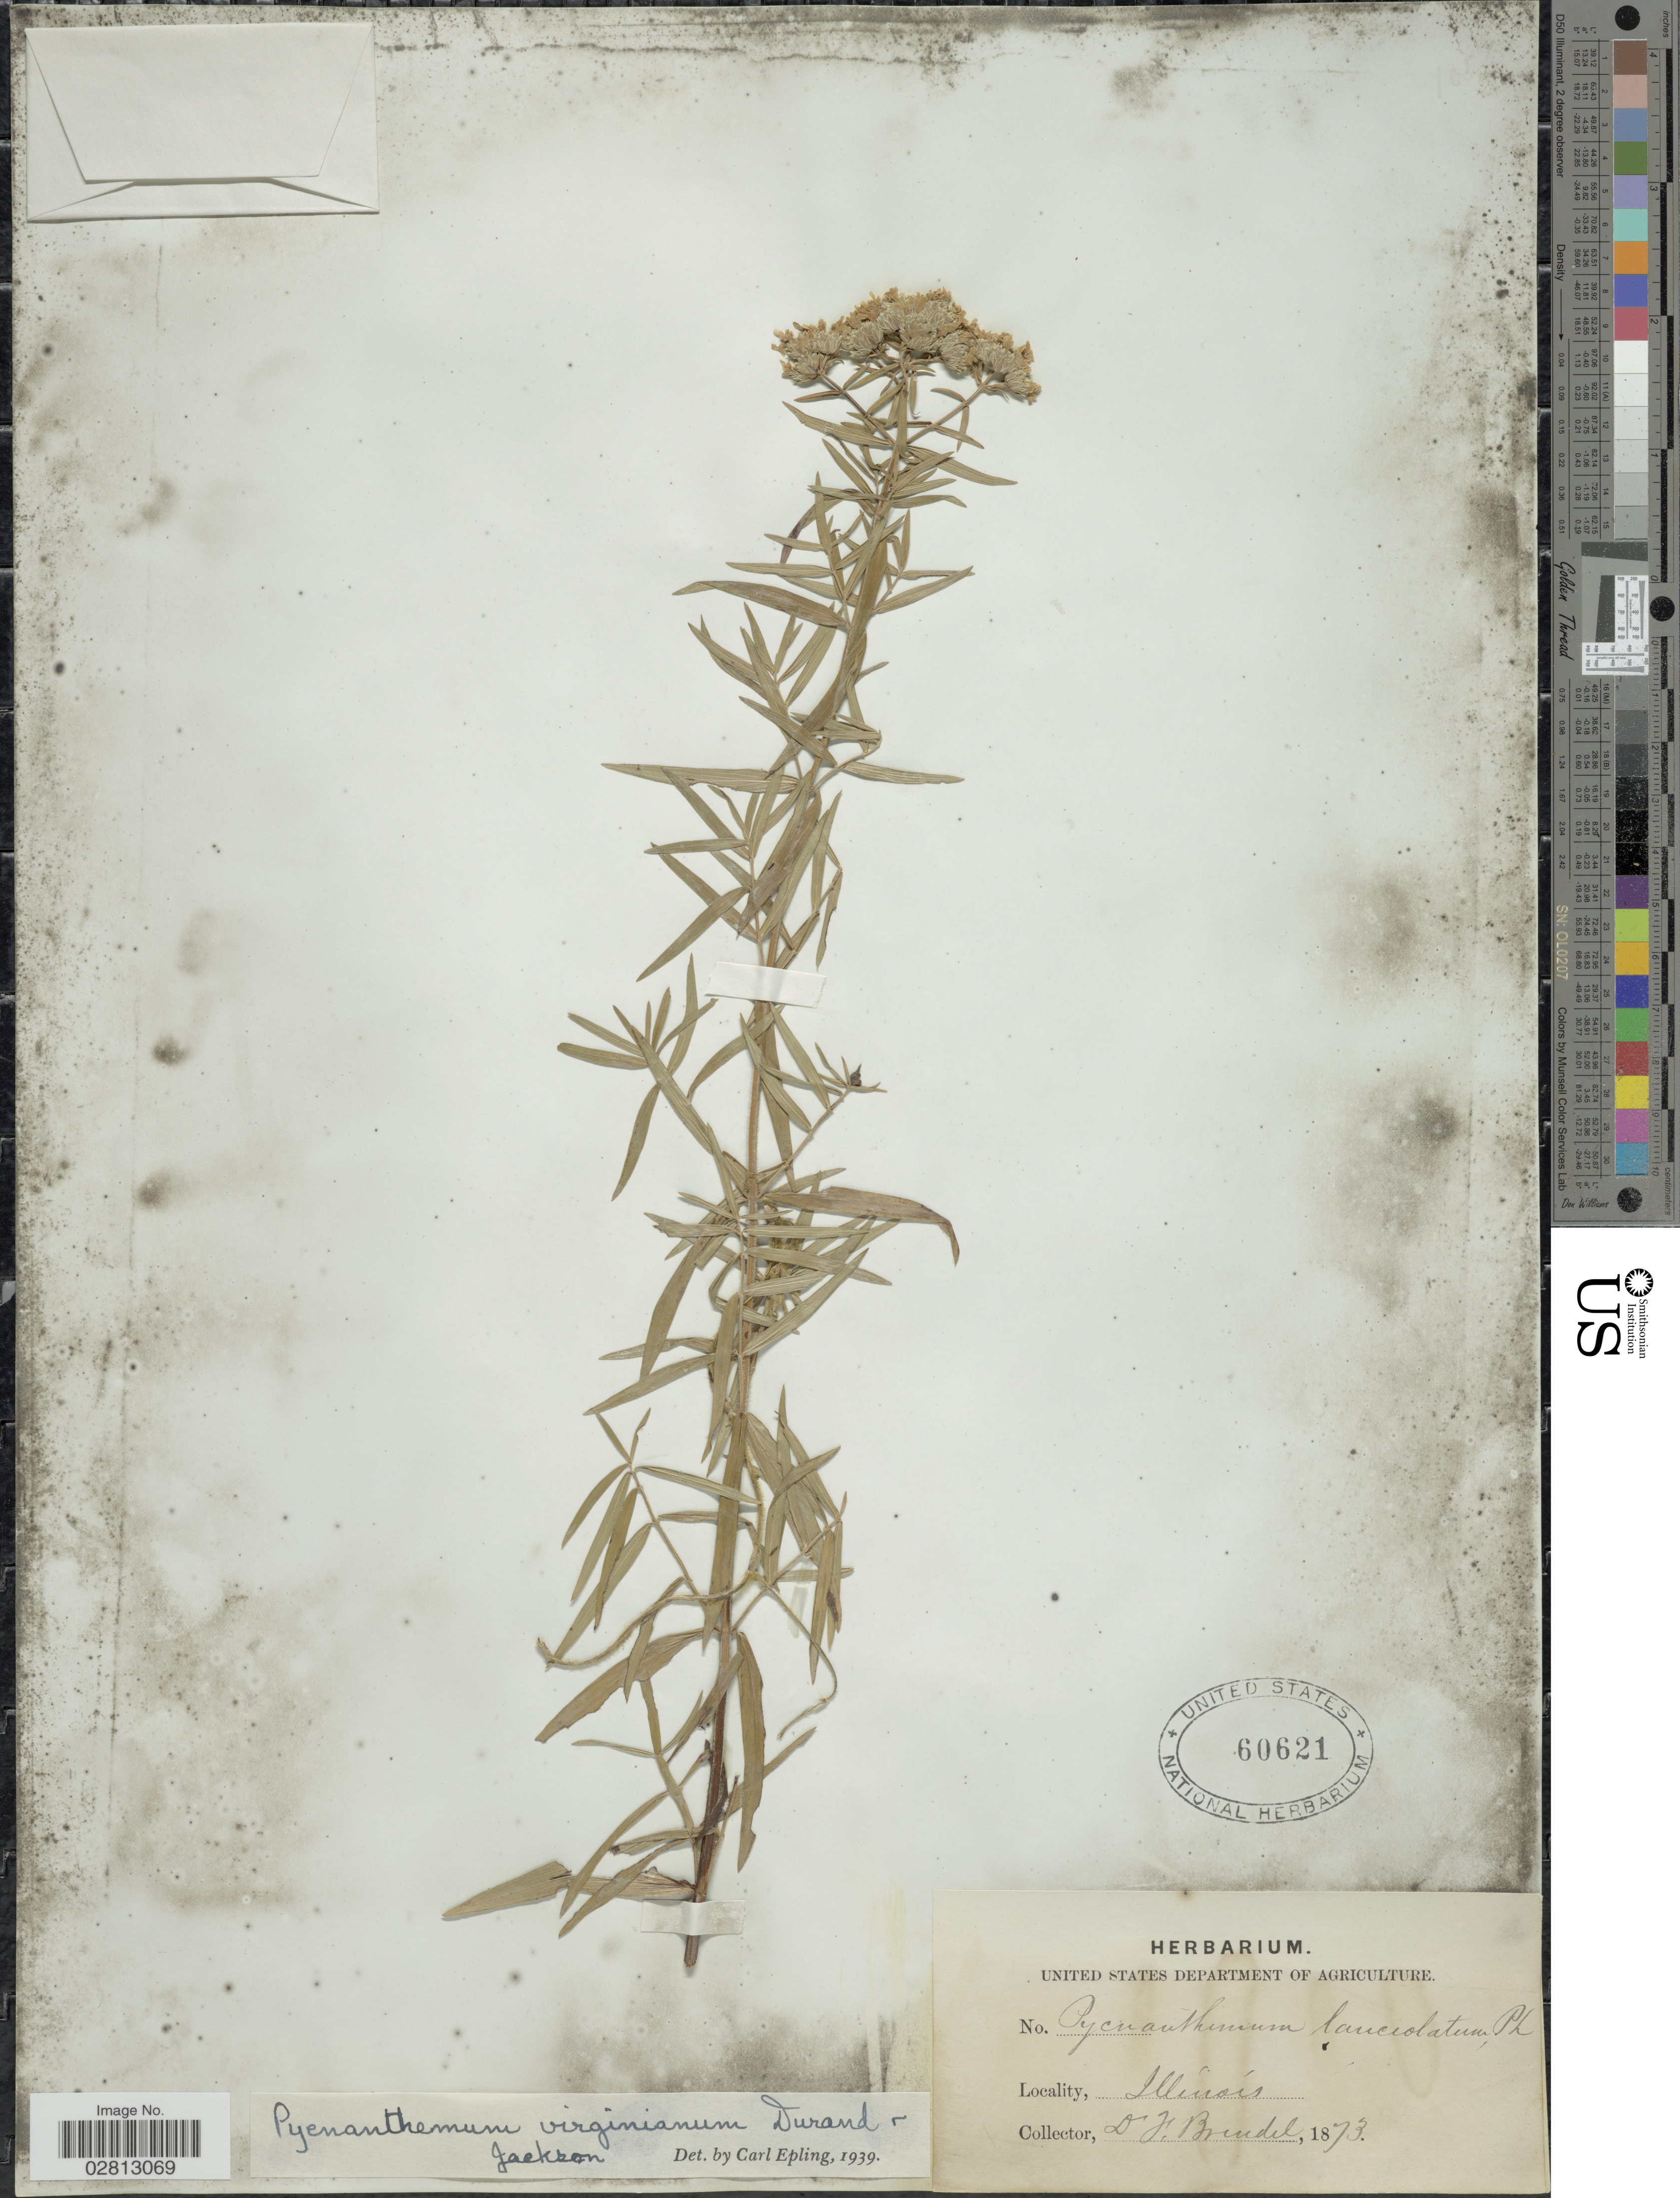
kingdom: Plantae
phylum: Tracheophyta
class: Magnoliopsida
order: Lamiales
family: Lamiaceae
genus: Pycnanthemum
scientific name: Pycnanthemum virginianum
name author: (L.) Durand & B.D. Jacks. ex B.L. Rob. & Fernald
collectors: J. Brendel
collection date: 1873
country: United States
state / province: Illinois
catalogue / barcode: US 60621